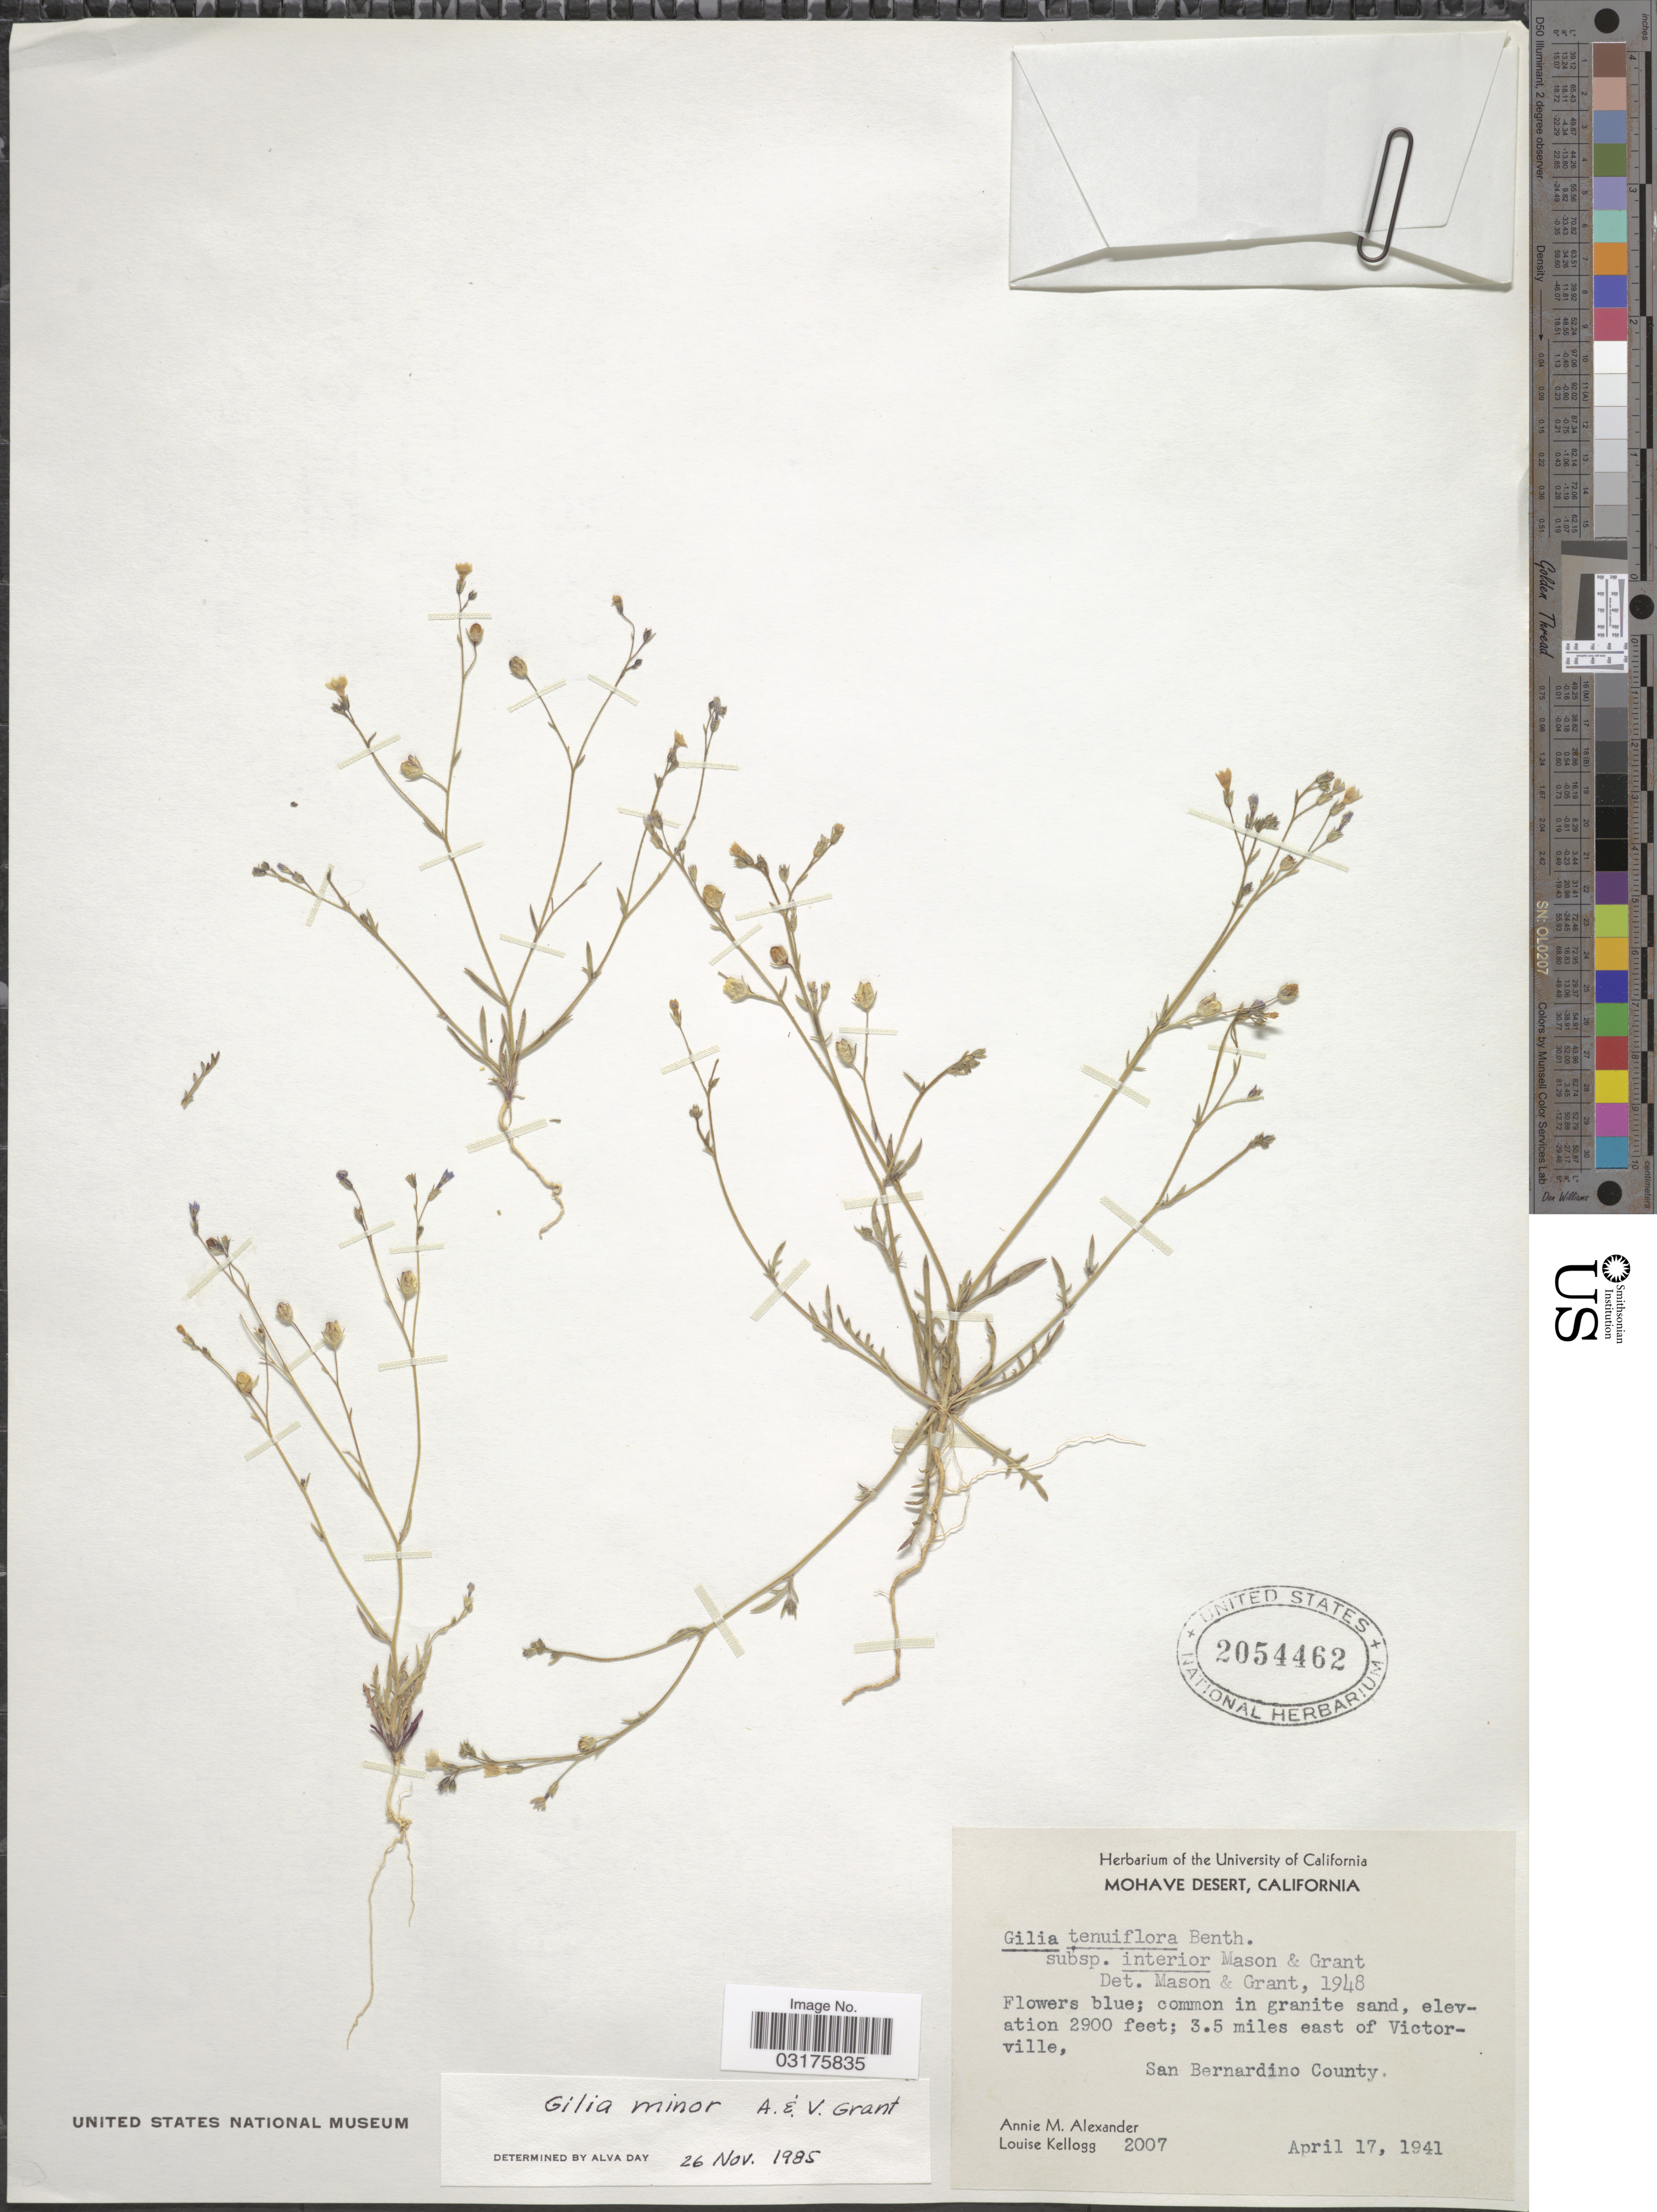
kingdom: Plantae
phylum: Tracheophyta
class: Magnoliopsida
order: Ericales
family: Polemoniaceae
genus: Gilia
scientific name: Gilia minor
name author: A.D. Grant & V.E. Grant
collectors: A. M. Alexander & L. Kellogg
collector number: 2007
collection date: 1941-04-17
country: United States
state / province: California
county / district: San Bernardino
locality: Mohave Desert, 3.5 miles east of Victorville, San Bernardino County.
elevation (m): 884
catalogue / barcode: US 2054462